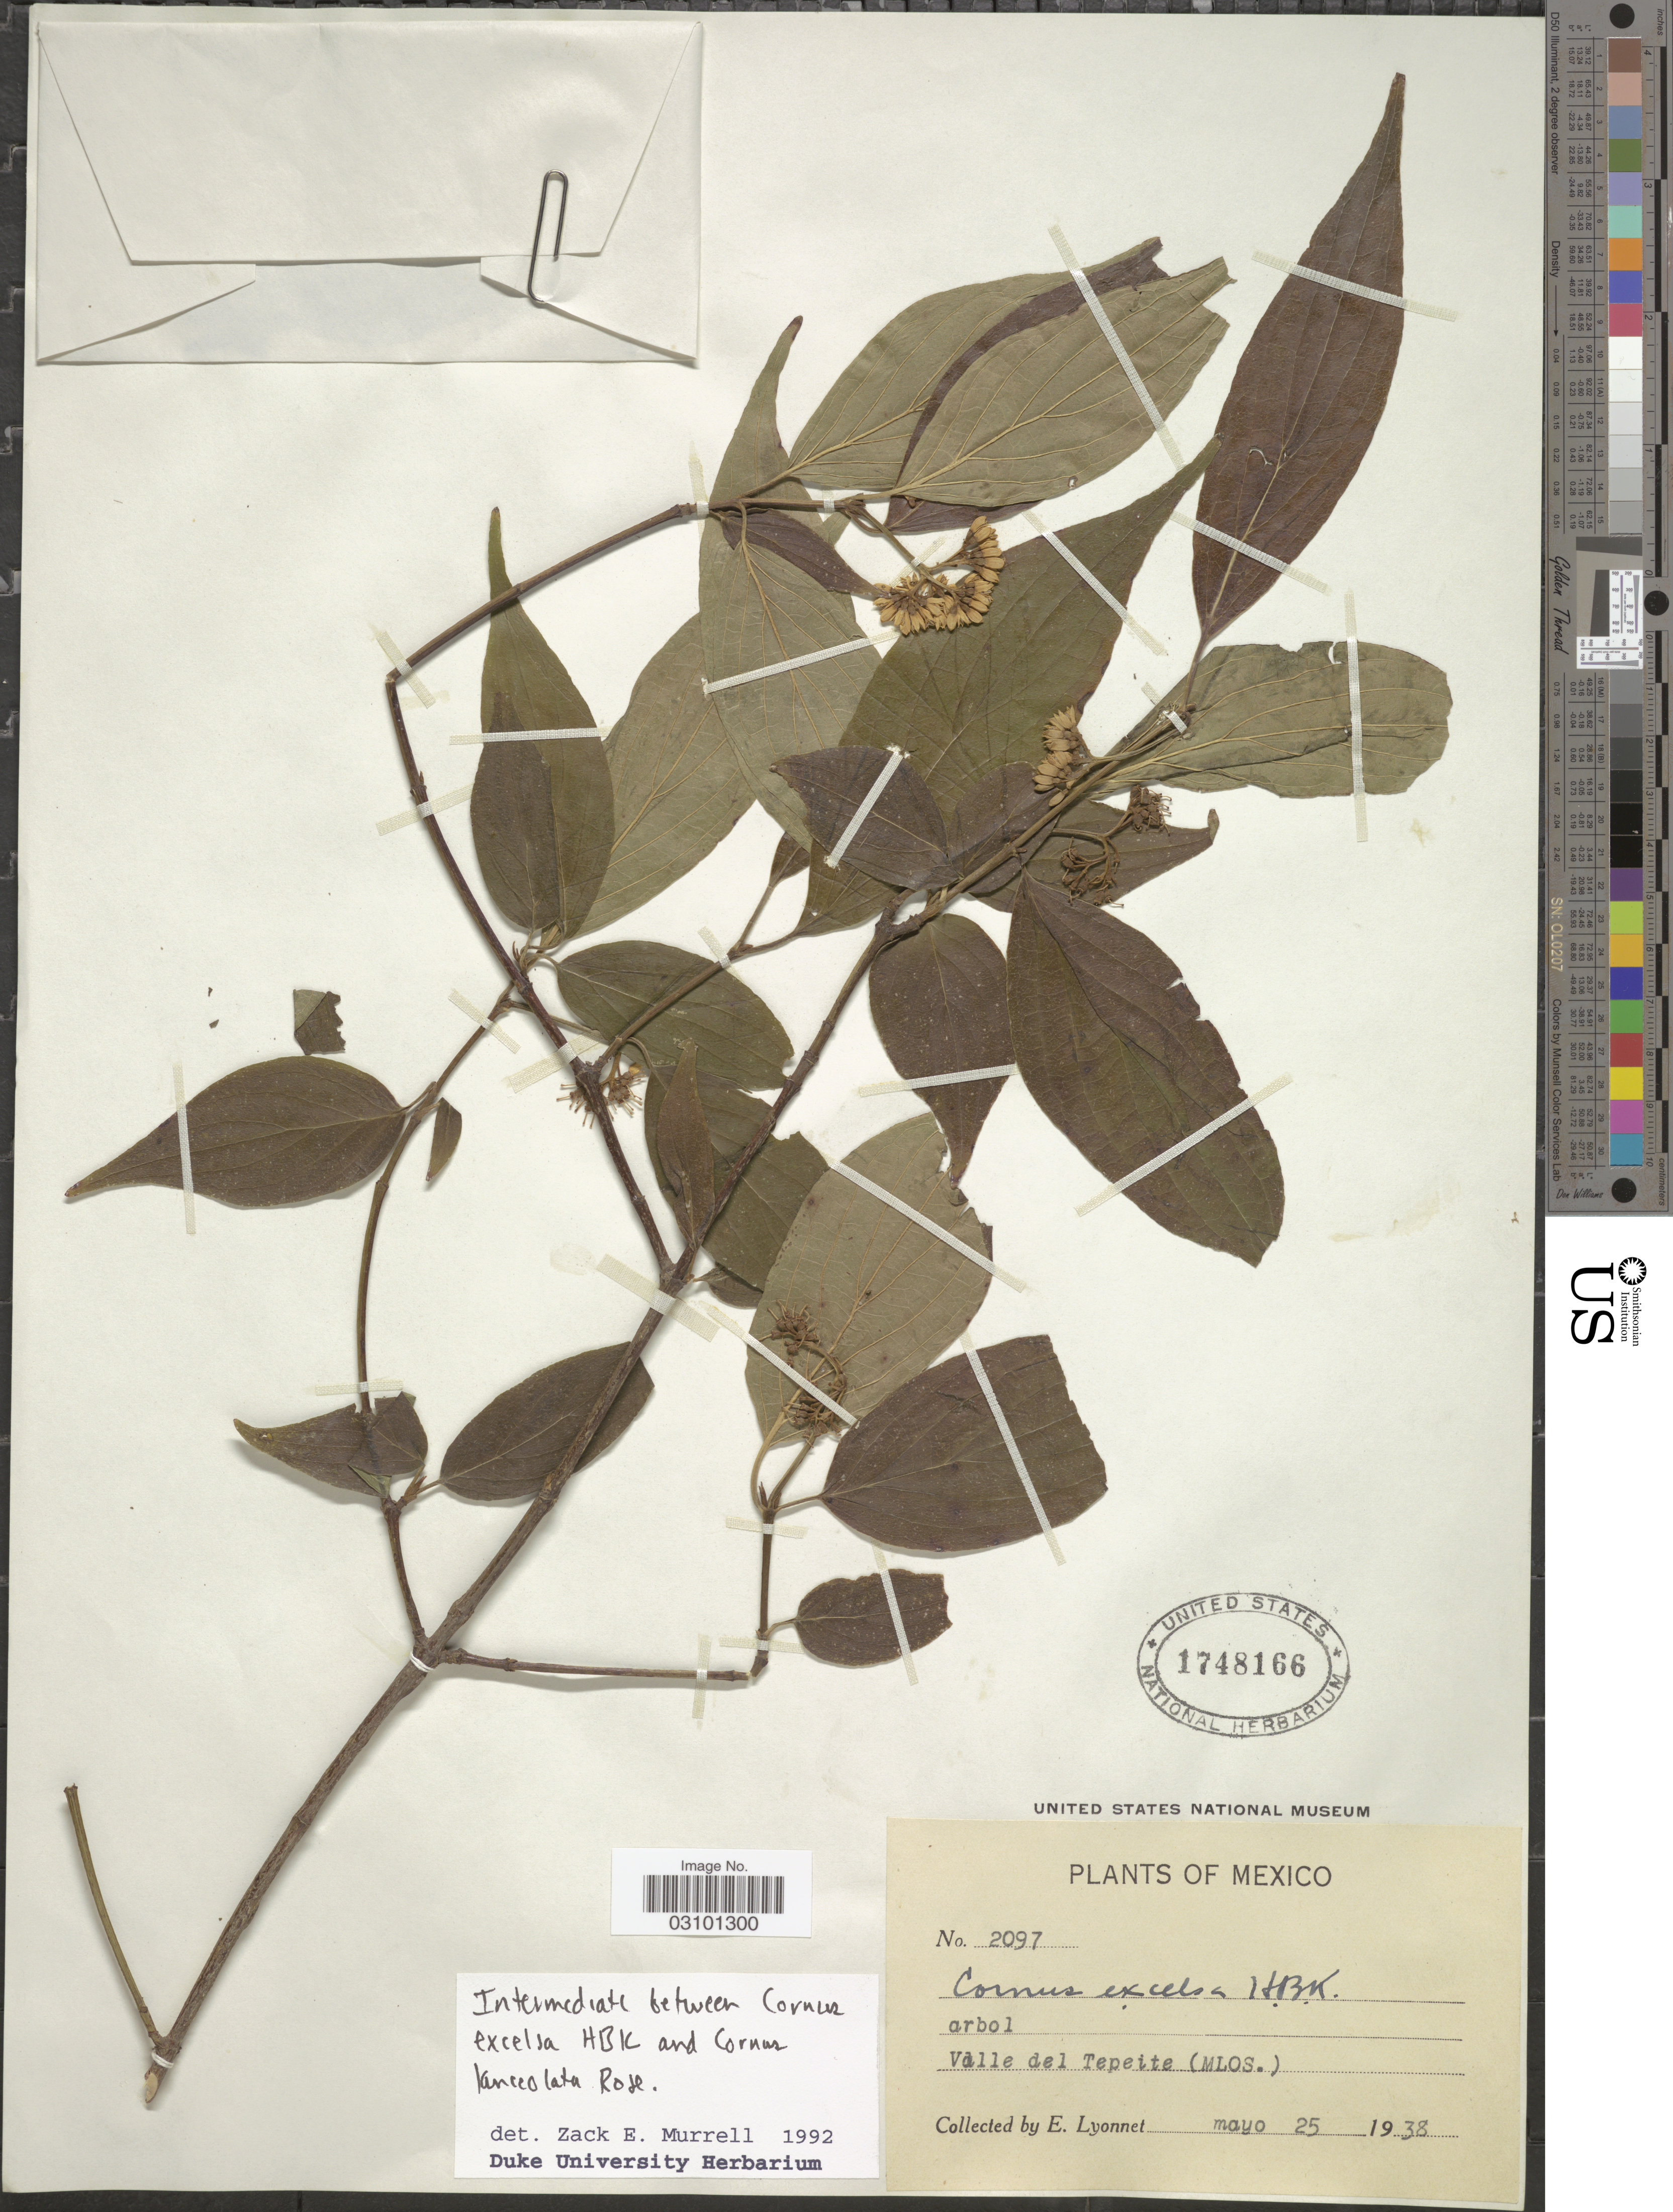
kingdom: Plantae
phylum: Tracheophyta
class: Magnoliopsida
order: Cornales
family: Cornaceae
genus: Cornus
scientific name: Cornus sp.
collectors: E. Lyonnet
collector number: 2097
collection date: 1938-05-25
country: Mexico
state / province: Morelos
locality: Valle del Tepeite.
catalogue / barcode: US 1748166